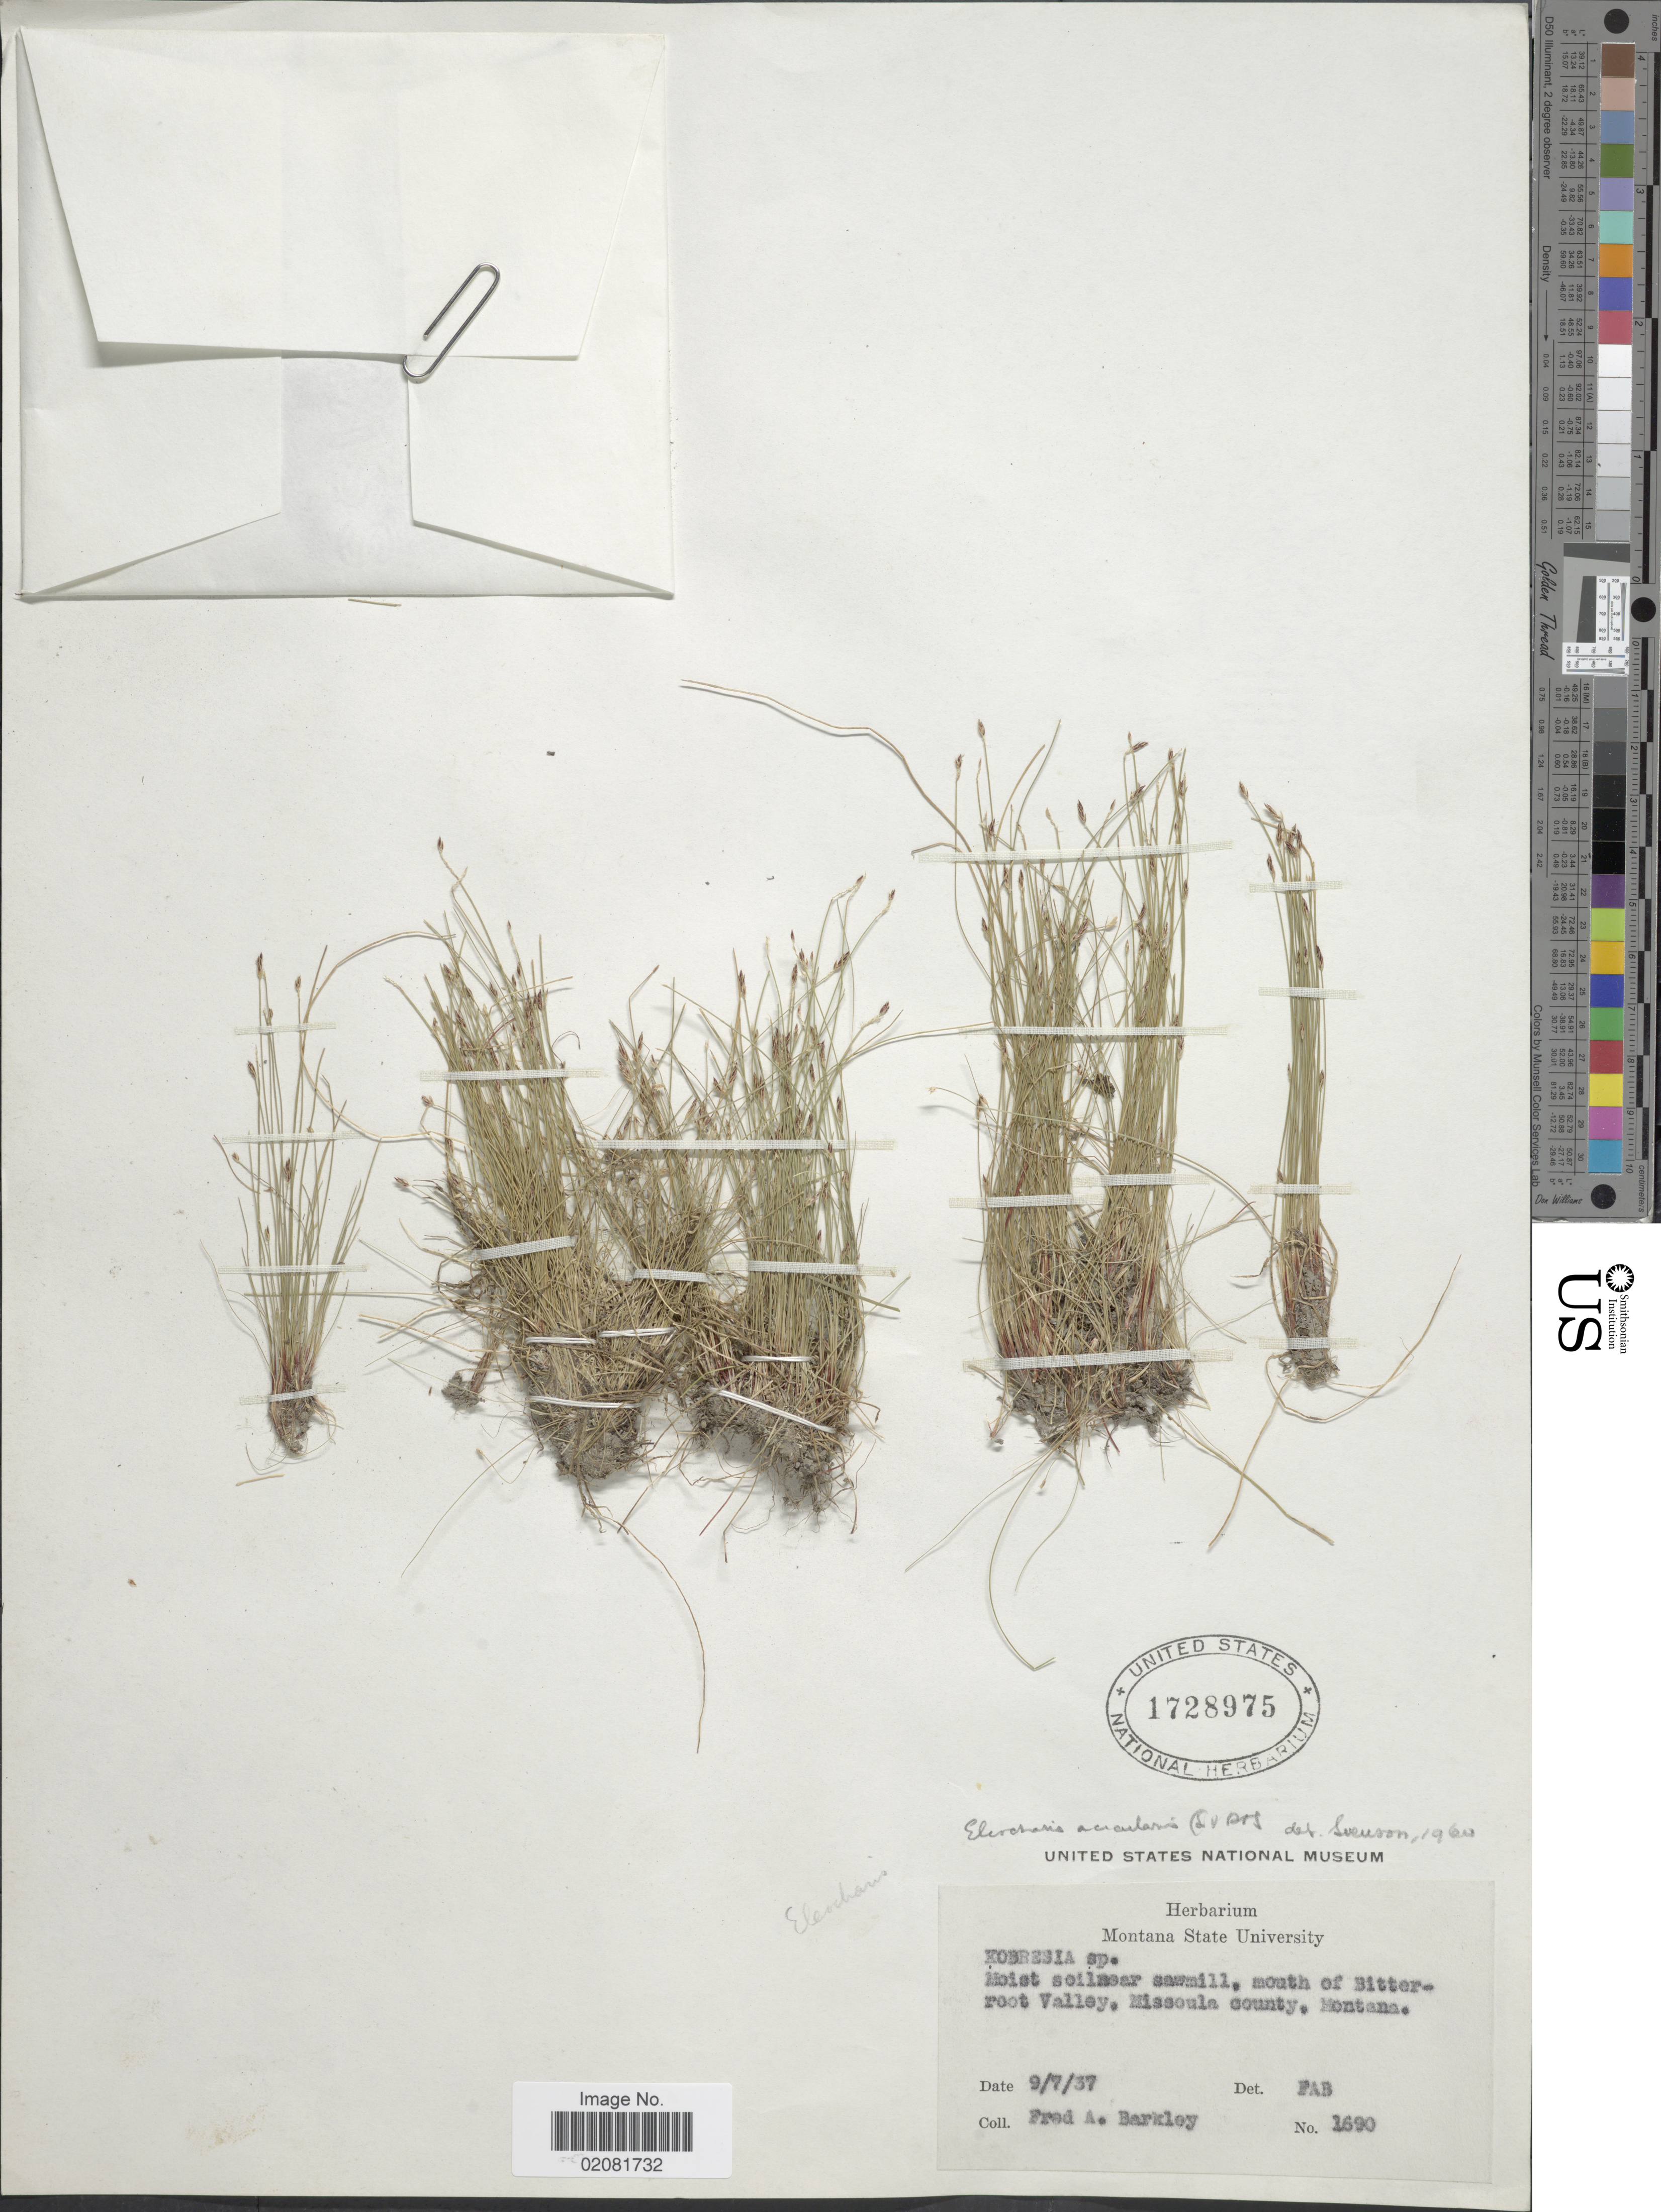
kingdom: Plantae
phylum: Tracheophyta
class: Liliopsida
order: Poales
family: Cyperaceae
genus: Eleocharis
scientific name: Eleocharis acicularis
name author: (L.) Roem. & Schult.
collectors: F. A. Barkley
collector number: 1690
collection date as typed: Transcribed d/m/y: 7/9/37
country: United States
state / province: Montana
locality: Moist soil near sawmill, mouth of Bitterroot Valley, Missoula county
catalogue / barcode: US 1728975